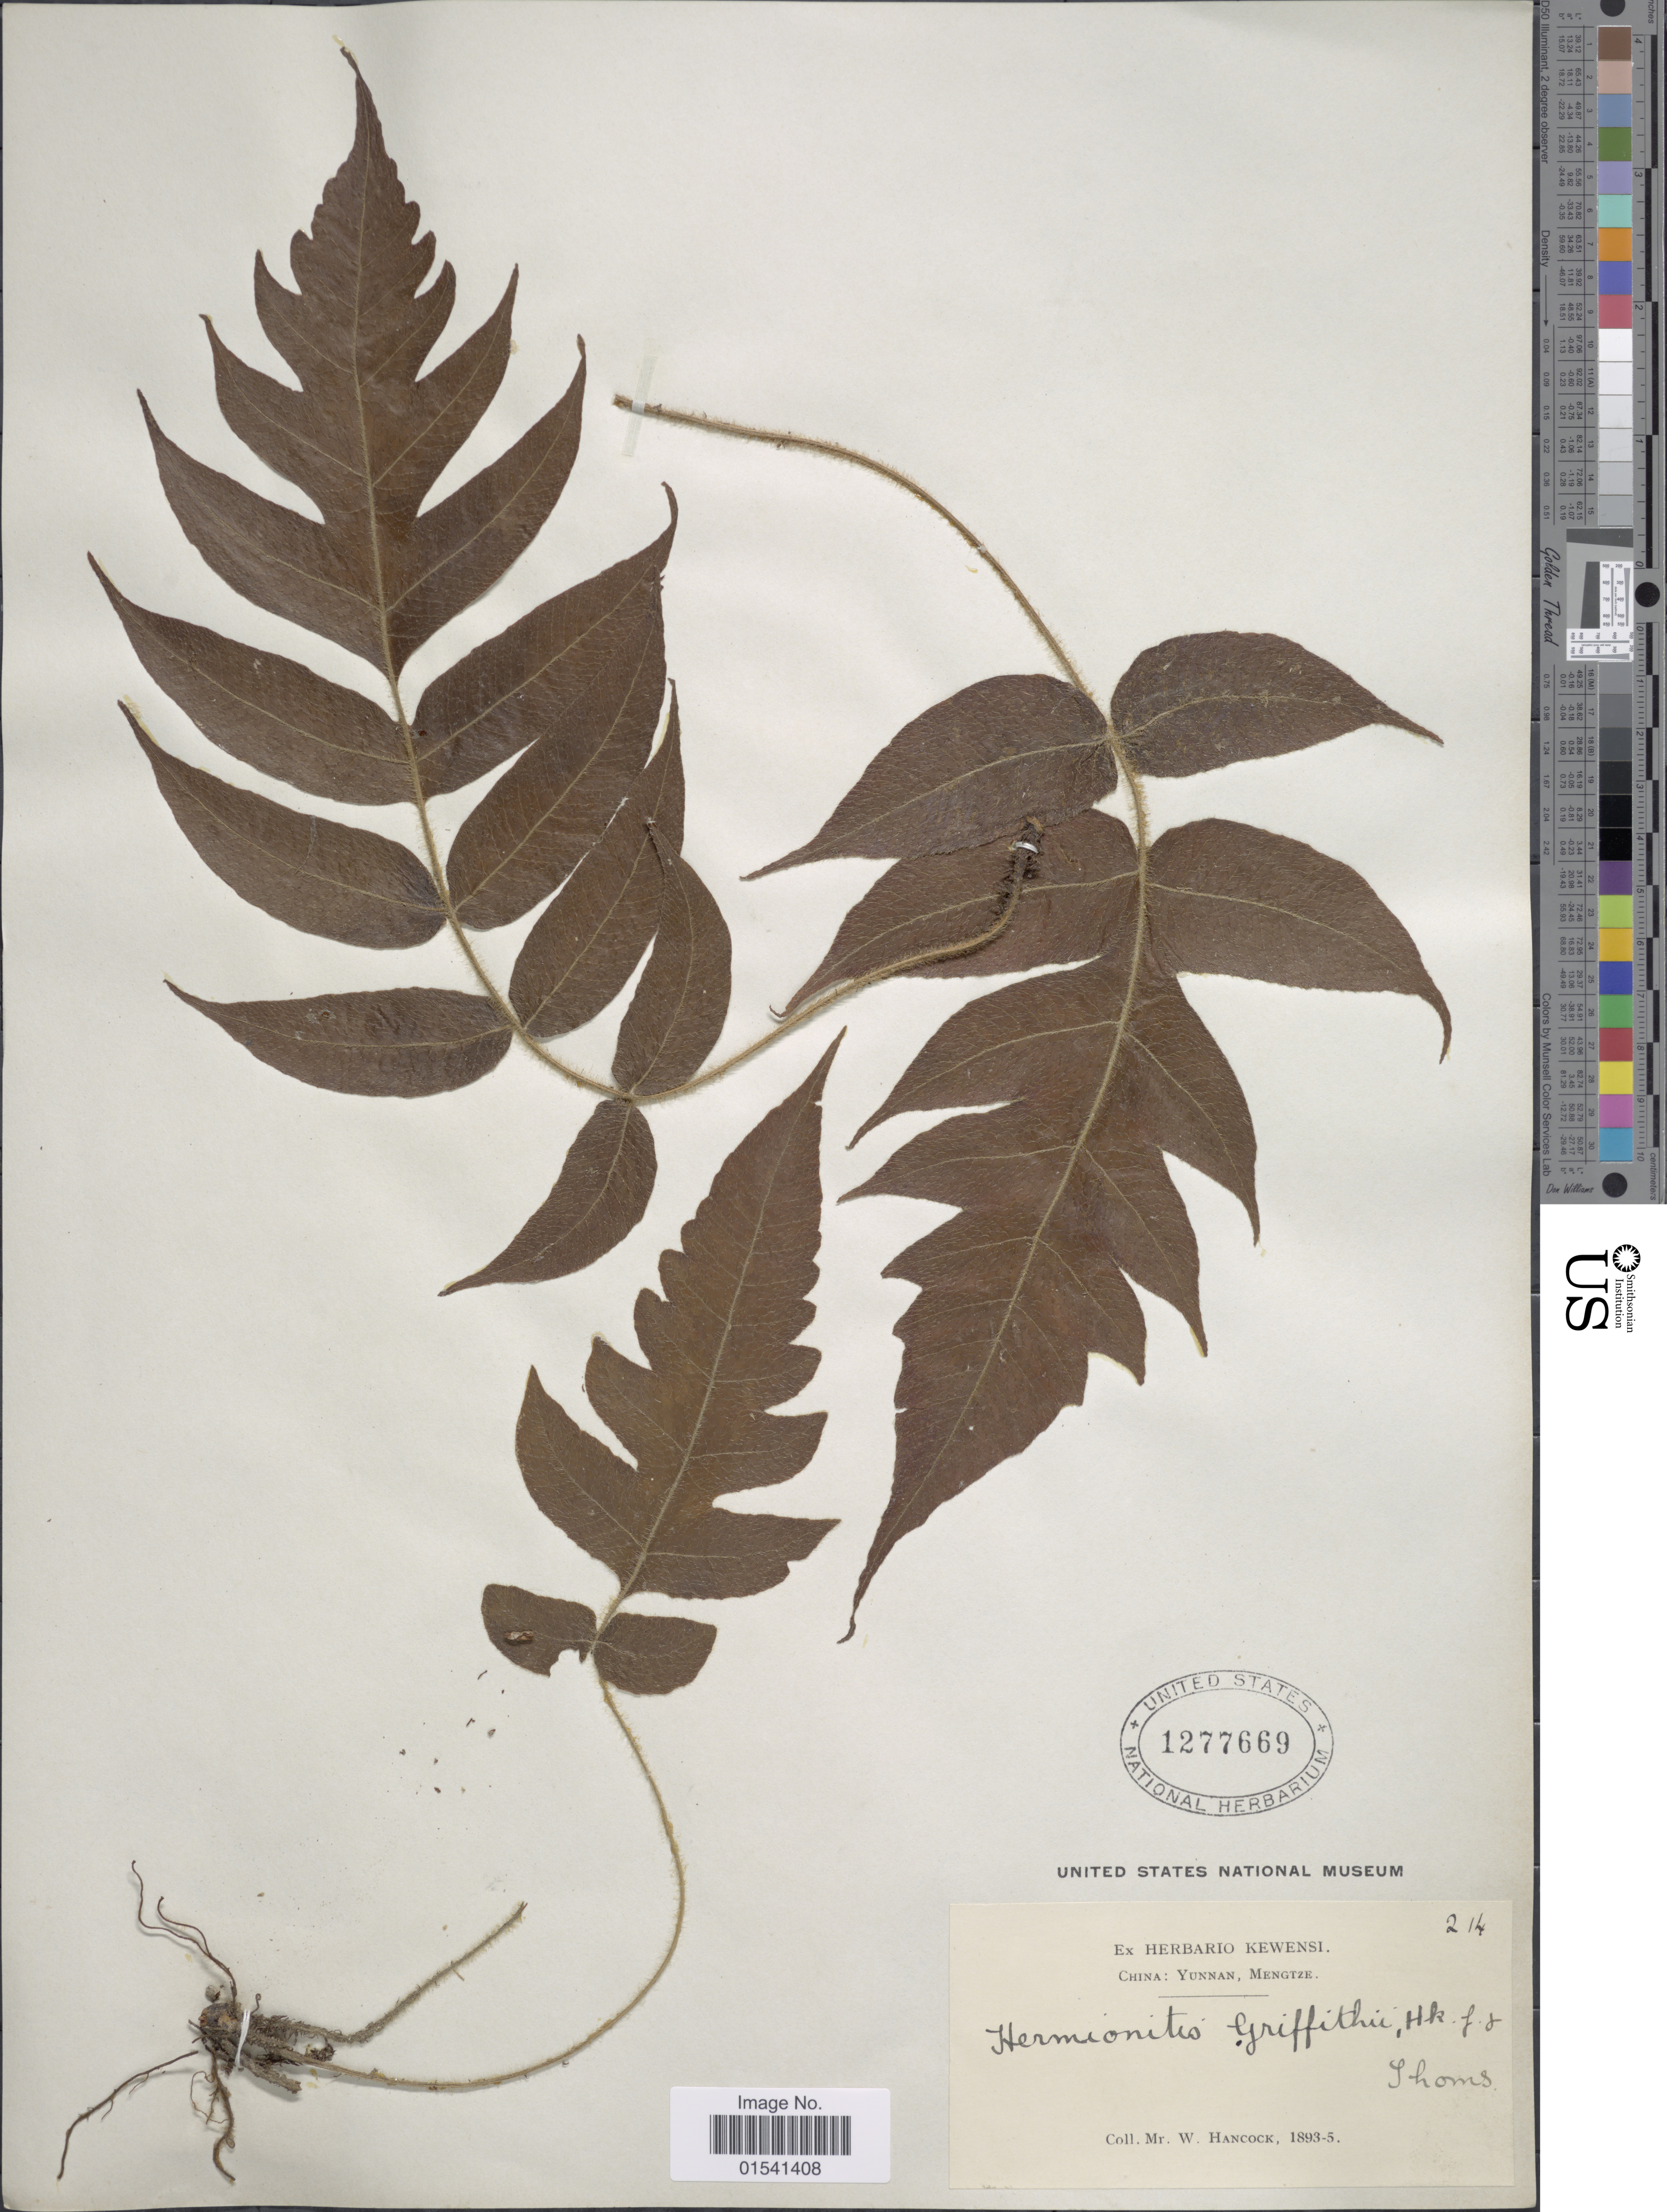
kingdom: Plantae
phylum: Tracheophyta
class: Polypodiopsida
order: Polypodiales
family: Thelypteridaceae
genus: Stegnogramma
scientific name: Stegnogramma griffithii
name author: (T. Moore) K. Iwats.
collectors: W. Hancock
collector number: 214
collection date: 1893/1895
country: China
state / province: Yunnan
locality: Mengtze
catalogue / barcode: US 1277669